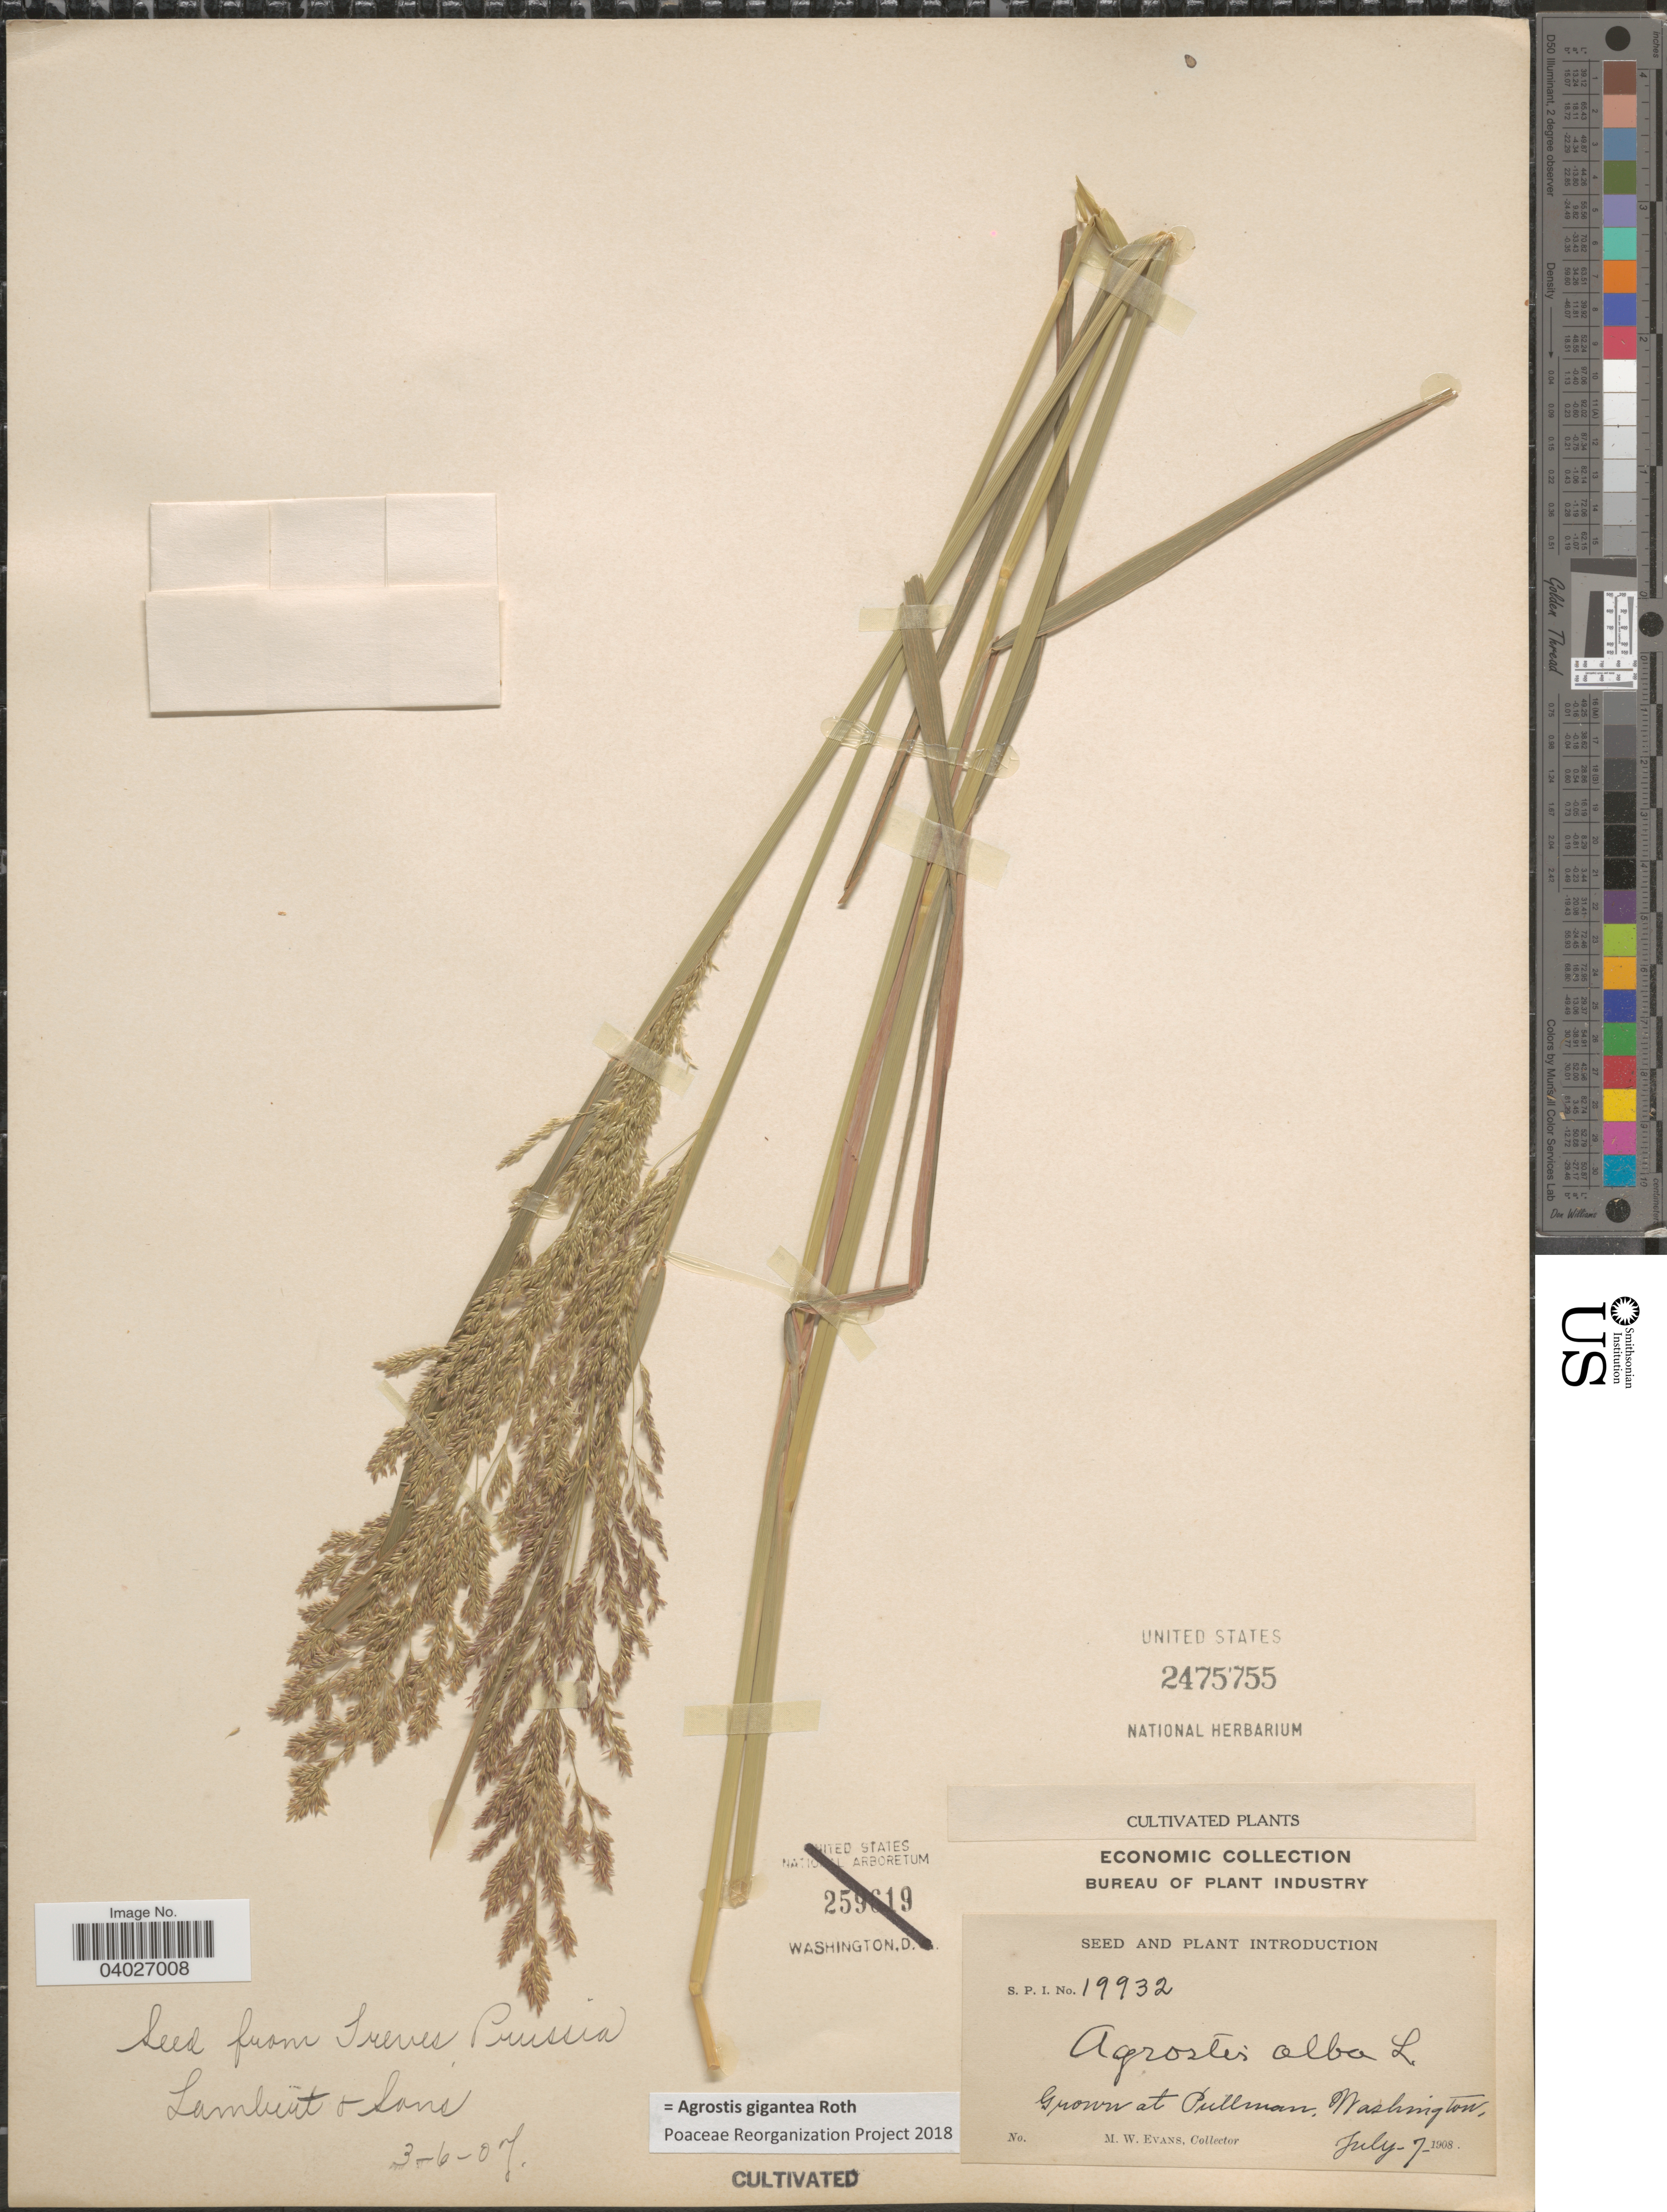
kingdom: Plantae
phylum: Tracheophyta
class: Liliopsida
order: Poales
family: Poaceae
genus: Agrostis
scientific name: Agrostis gigantea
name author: Roth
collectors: M. Evans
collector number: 19932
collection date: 1908-07-07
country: United States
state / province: Washington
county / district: Whitman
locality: At Pullman.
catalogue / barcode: US 2475755